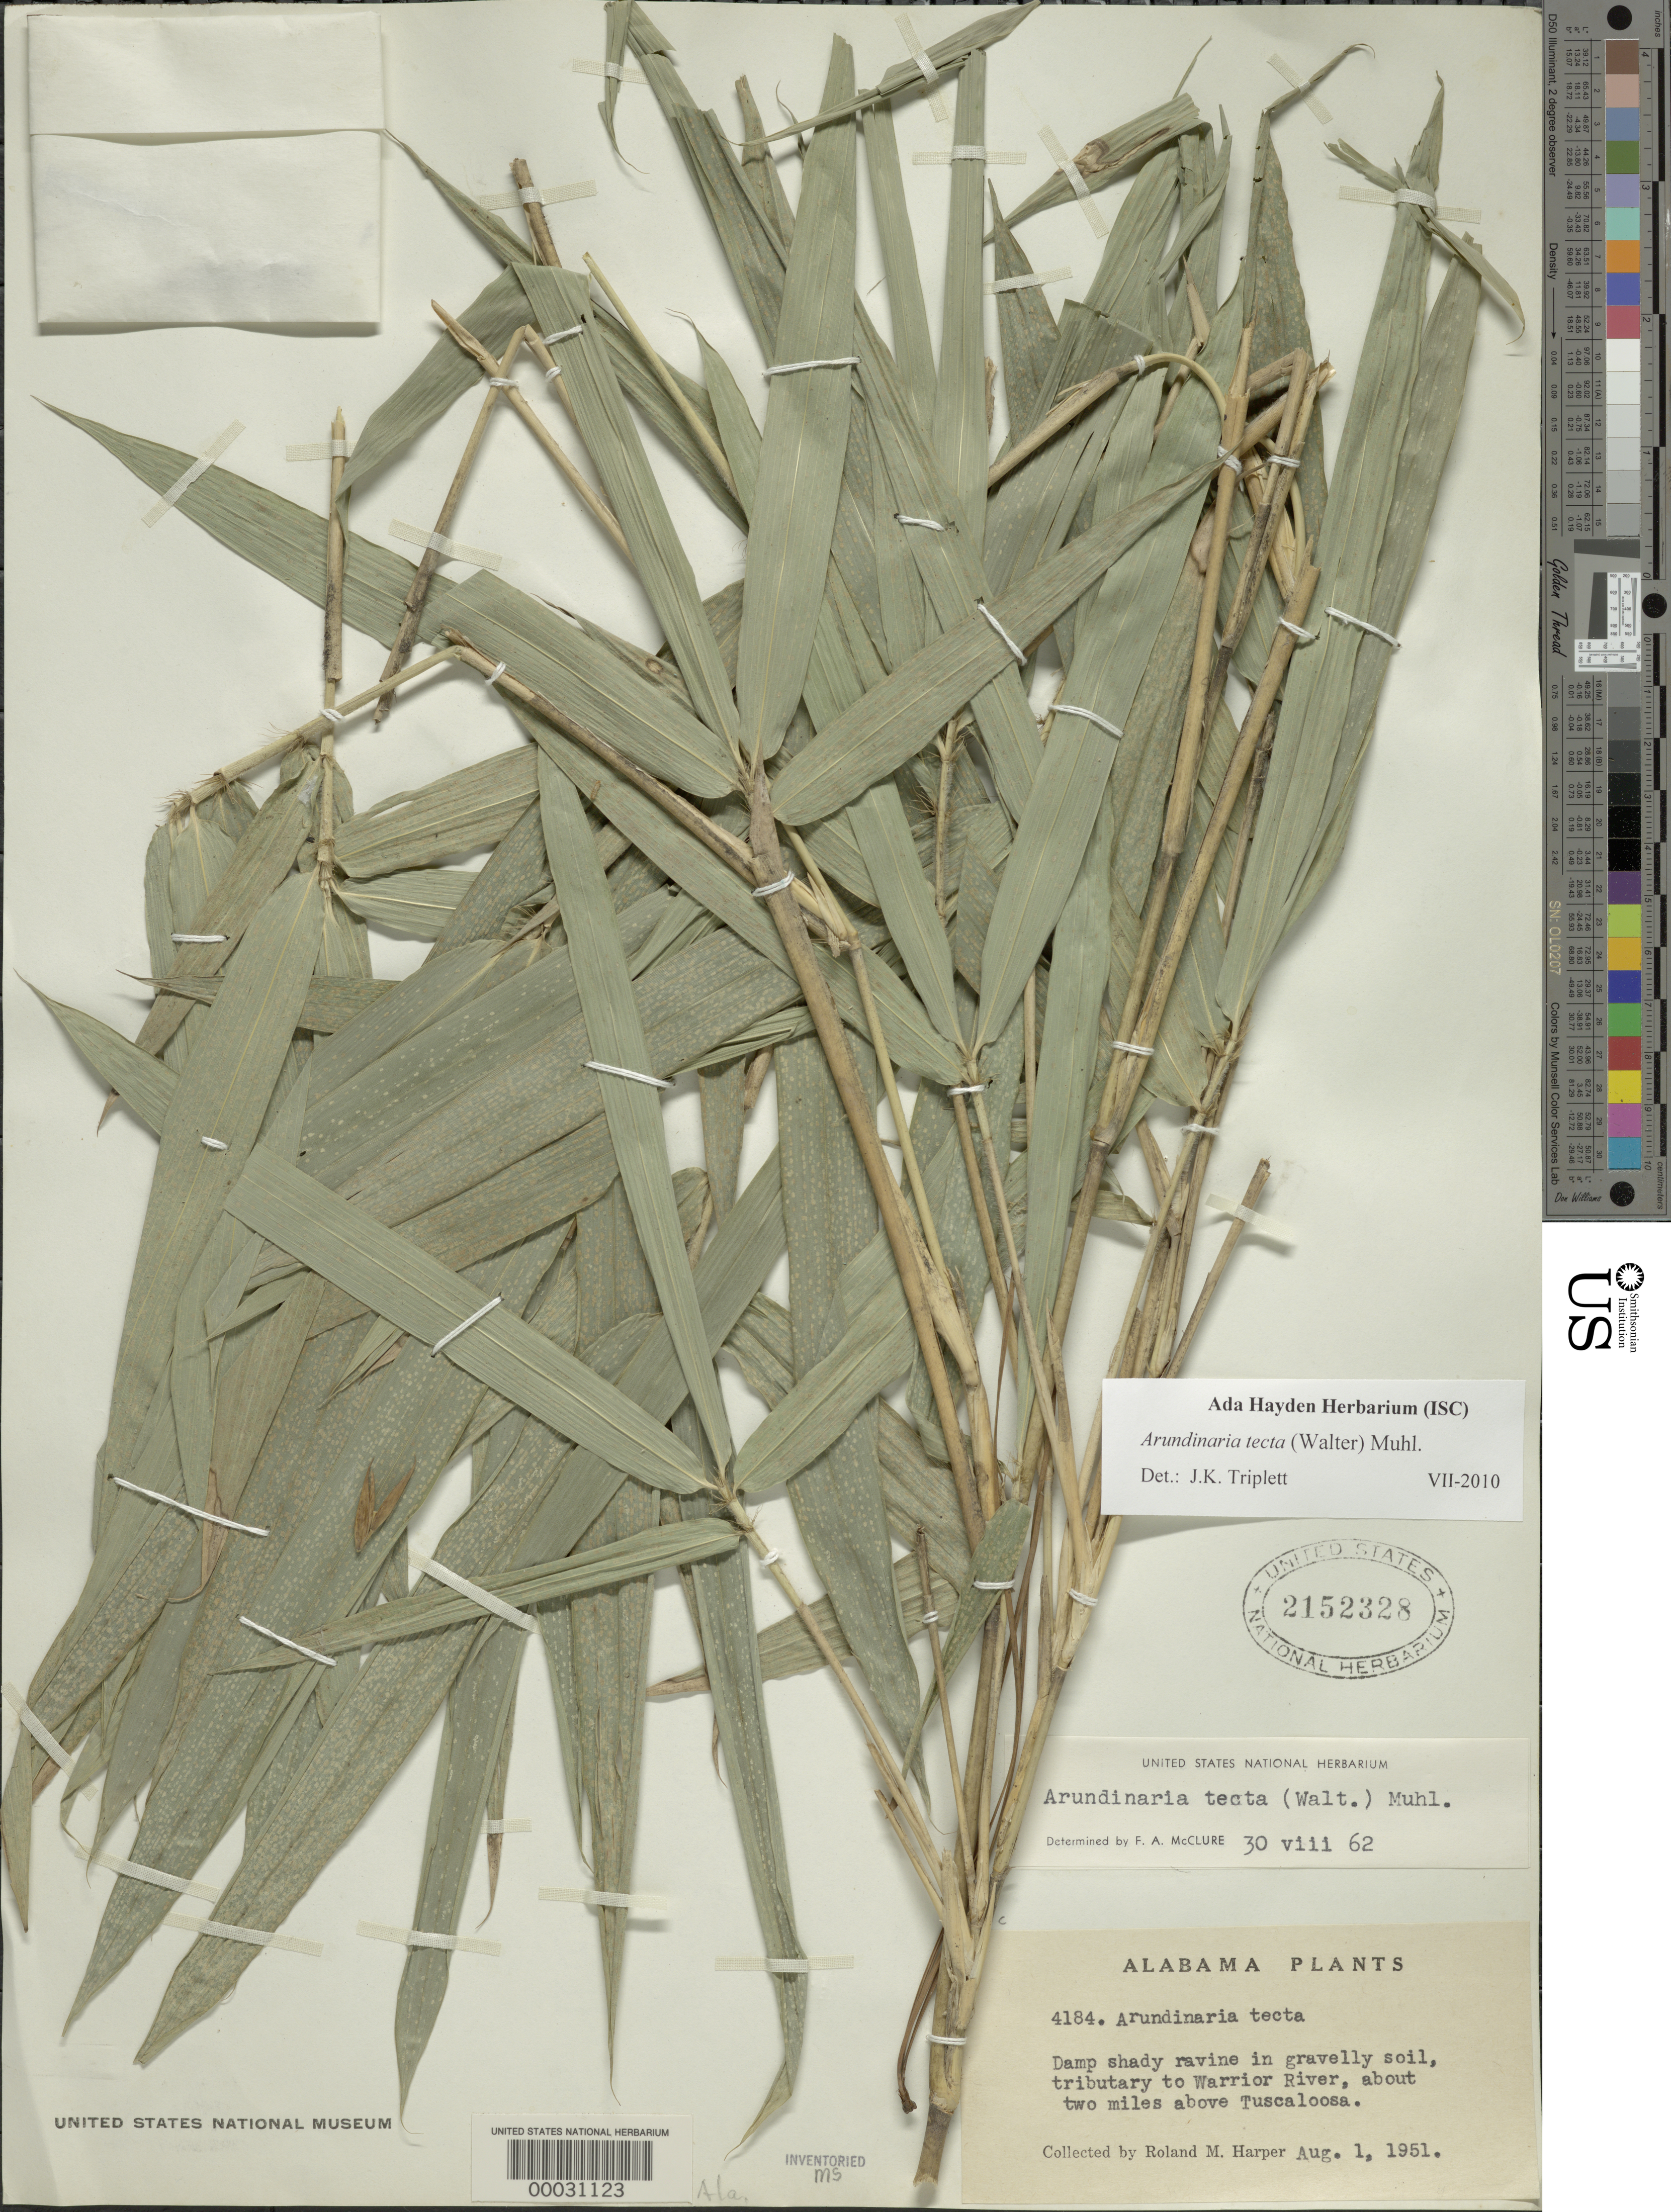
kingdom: Plantae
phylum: Tracheophyta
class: Liliopsida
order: Poales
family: Poaceae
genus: Arundinaria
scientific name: Arundinaria tecta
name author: (Walter) Muhl.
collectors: R. M. Harper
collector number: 4184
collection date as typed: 01 Aug 1951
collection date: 1951-08-01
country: United States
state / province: Alabama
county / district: Tuscaloosa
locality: Warrior river, tuscaloosa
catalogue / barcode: US 2152328